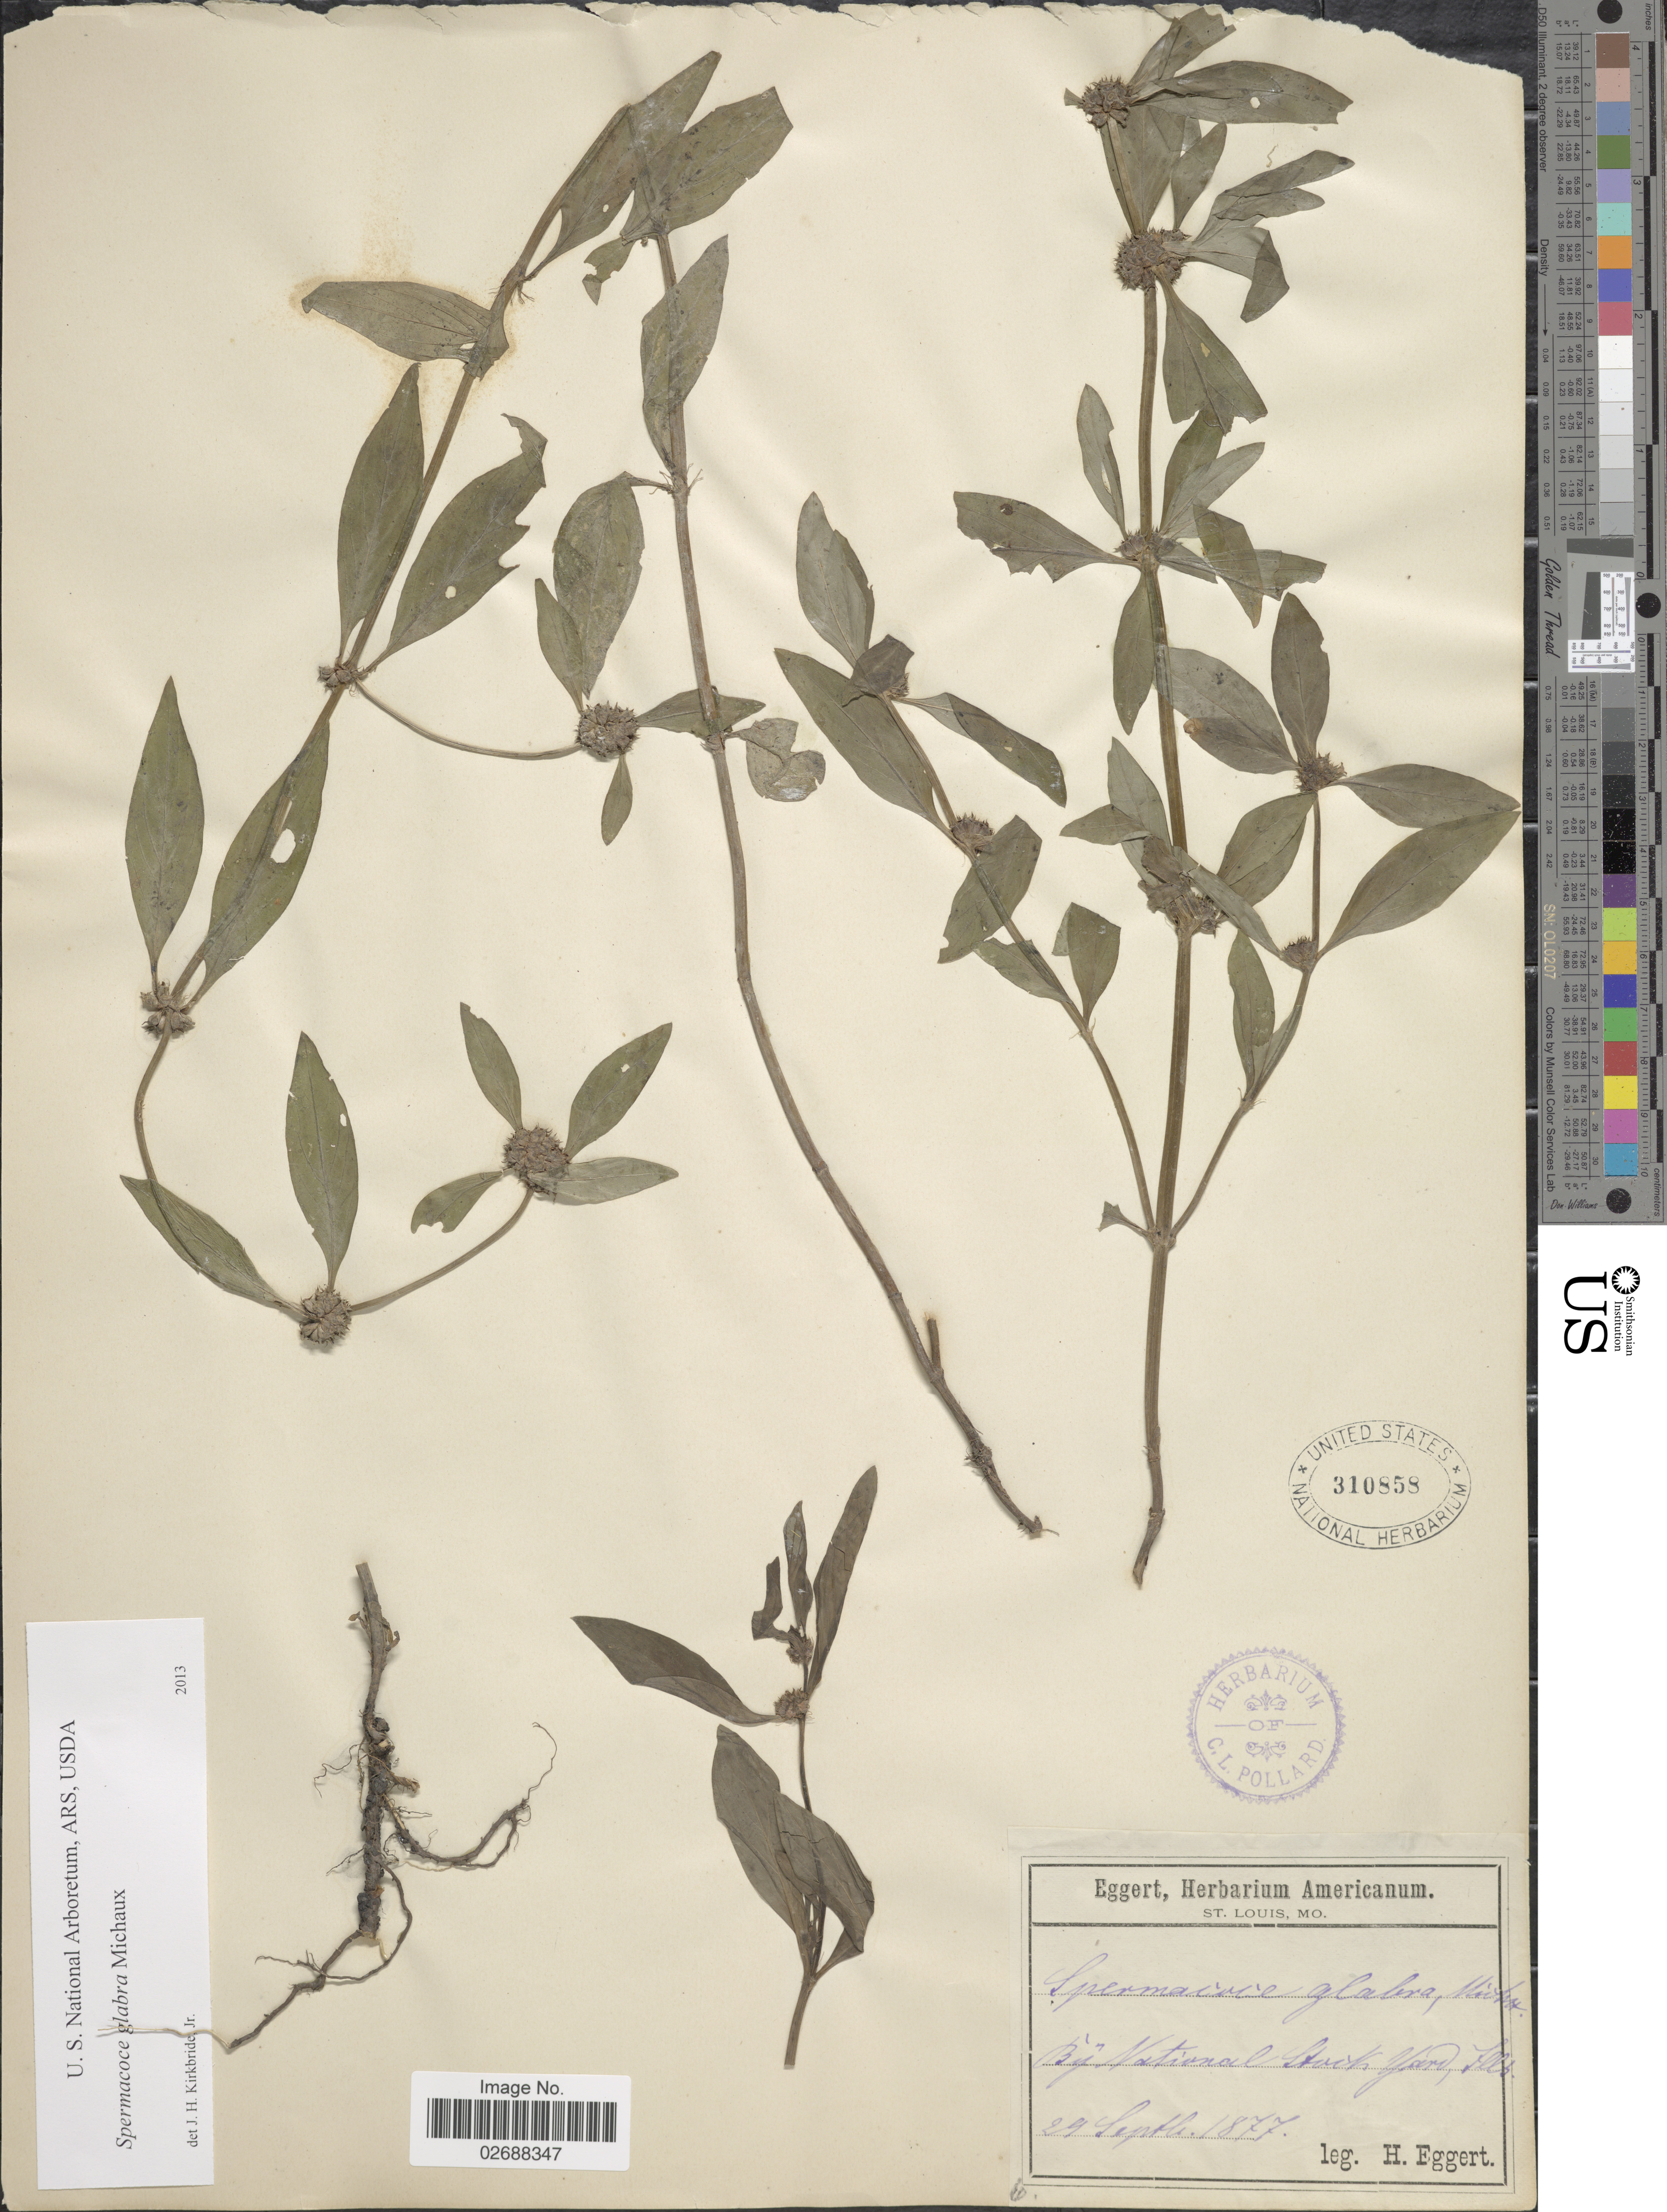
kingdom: Plantae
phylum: Tracheophyta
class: Magnoliopsida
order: Gentianales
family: Rubiaceae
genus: Spermacoce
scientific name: Spermacoce glabra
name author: Michx.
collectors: H. Eggert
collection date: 1877-09-24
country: United States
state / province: Illinois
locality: By National Stock Yard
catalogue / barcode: US 310858